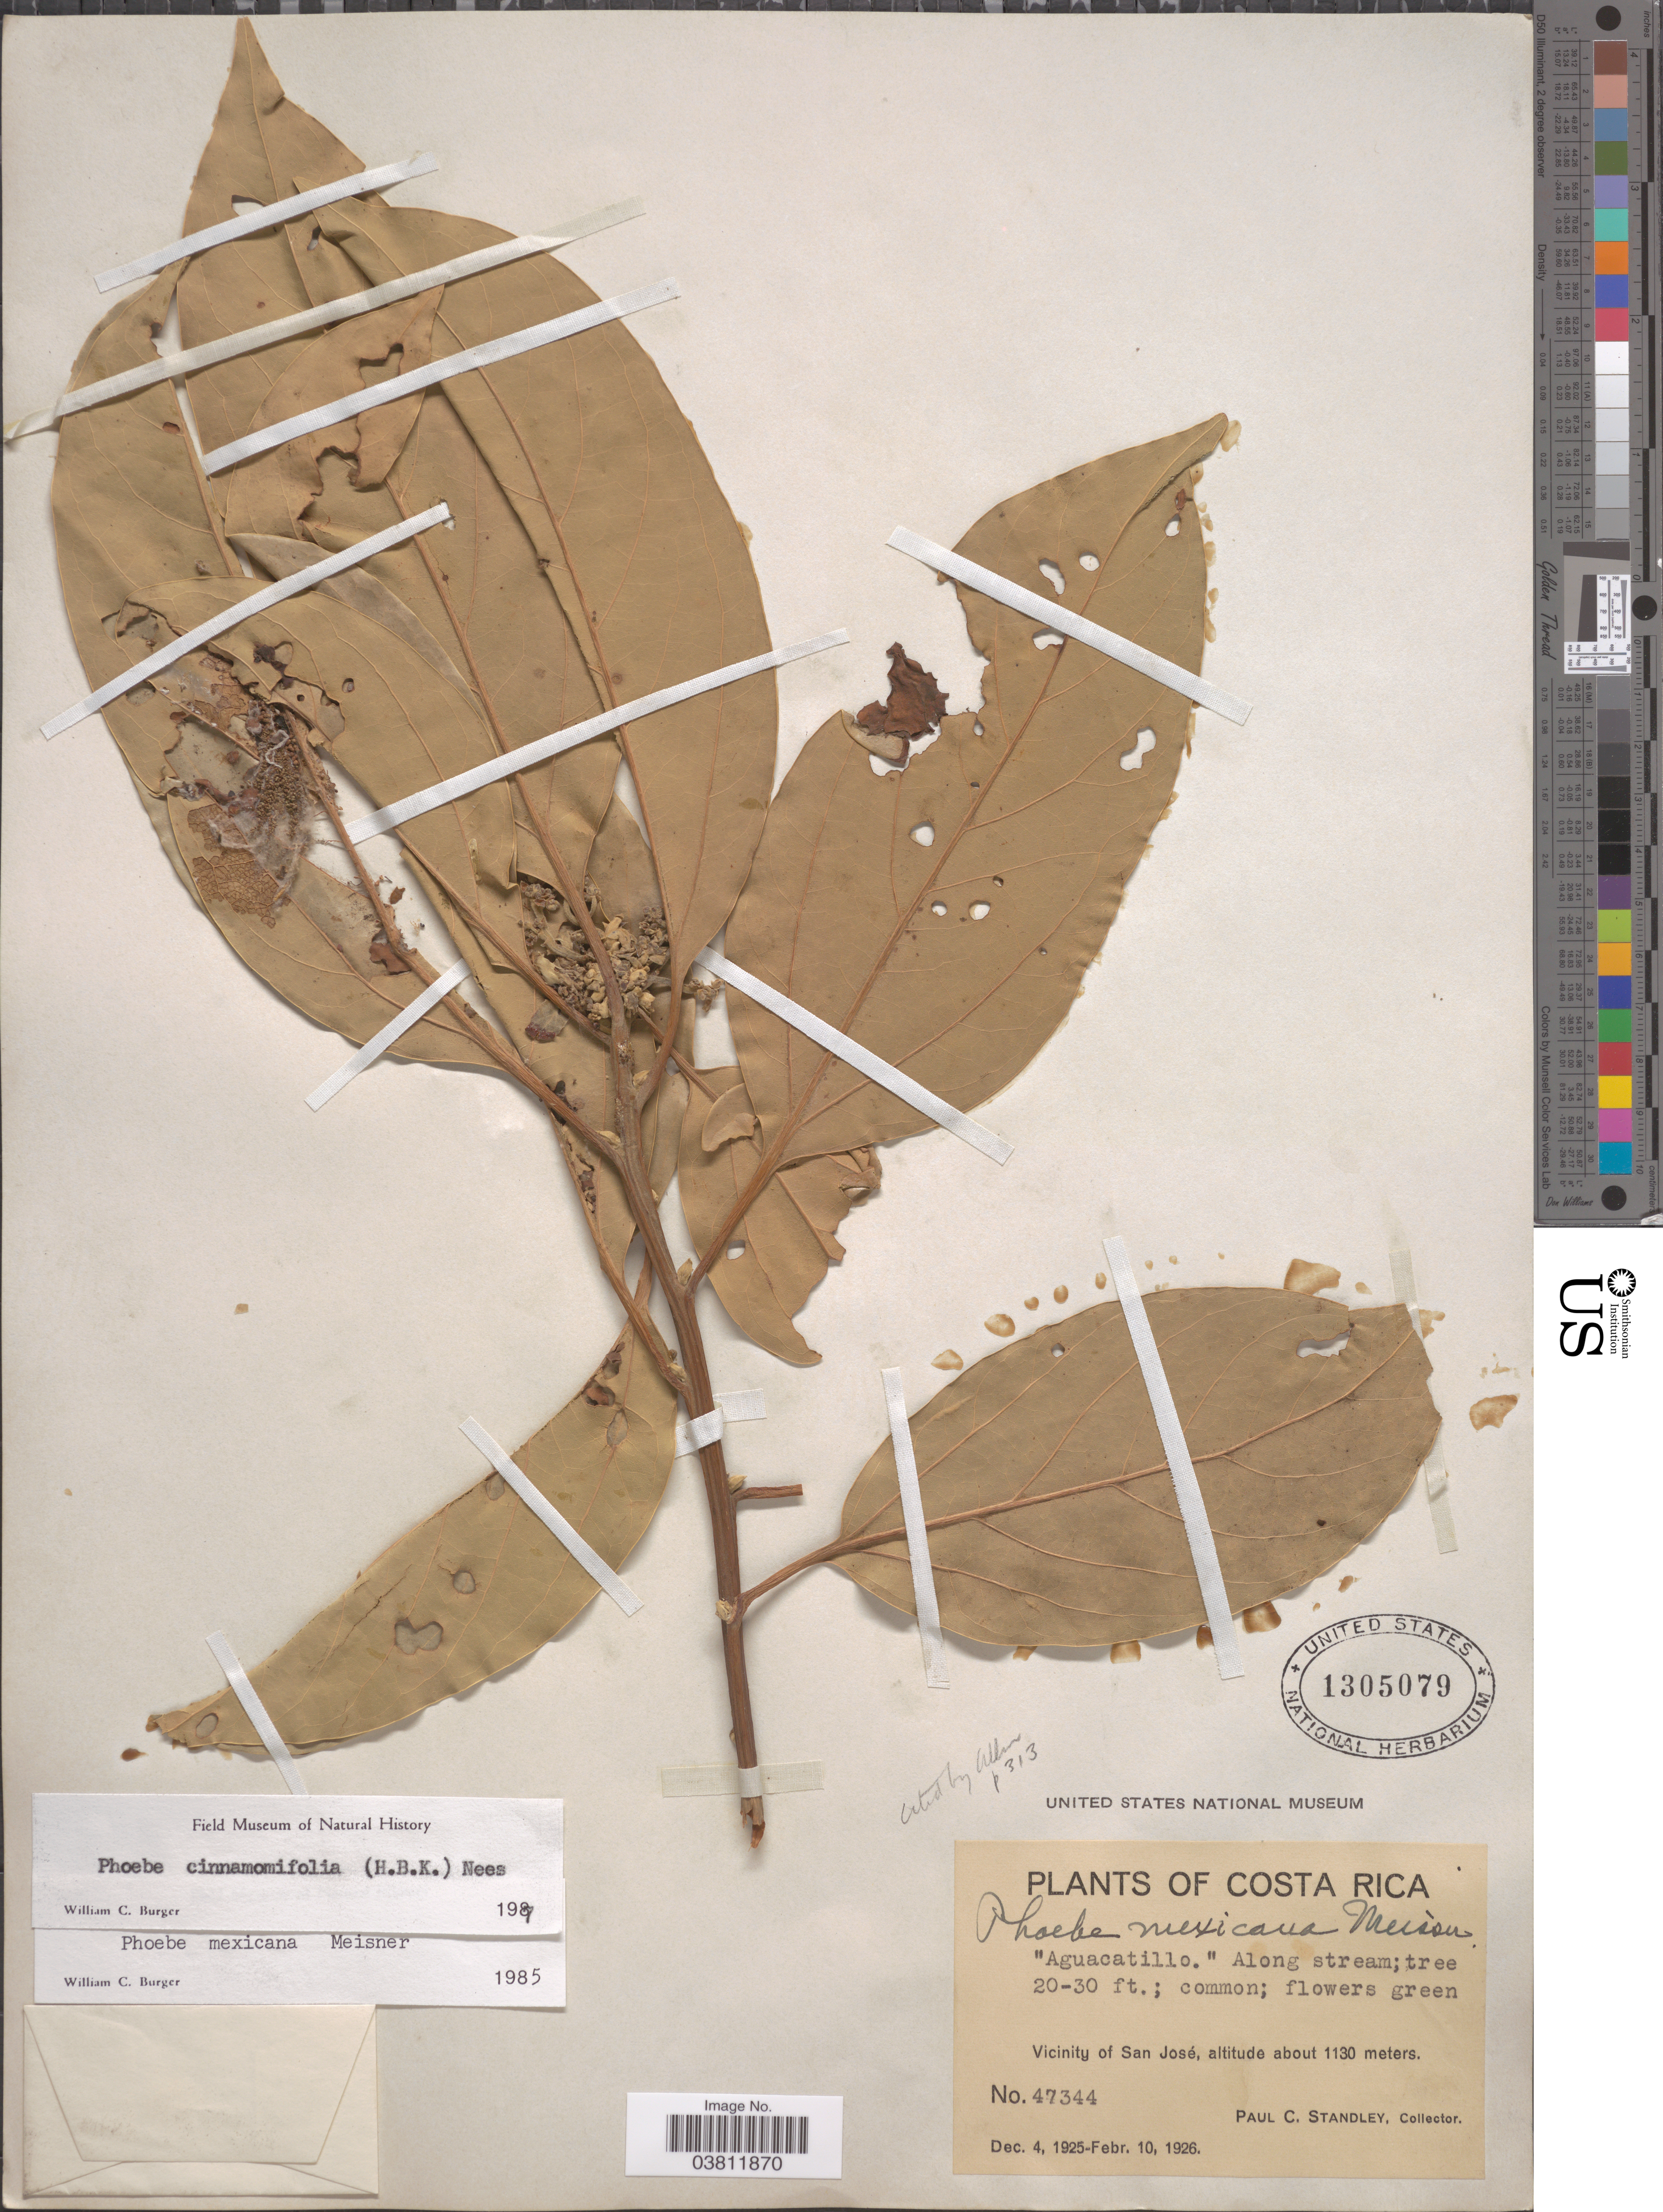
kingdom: Plantae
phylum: Tracheophyta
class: Magnoliopsida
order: Laurales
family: Lauraceae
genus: Phoebe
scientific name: Phoebe cinnamomifolia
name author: (Kunth) Nees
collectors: P. C. Standley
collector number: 47344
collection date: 1925-12-04/1926-02-10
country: Costa Rica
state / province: San José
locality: Vicinity of San José.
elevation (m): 1130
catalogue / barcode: US 1305079